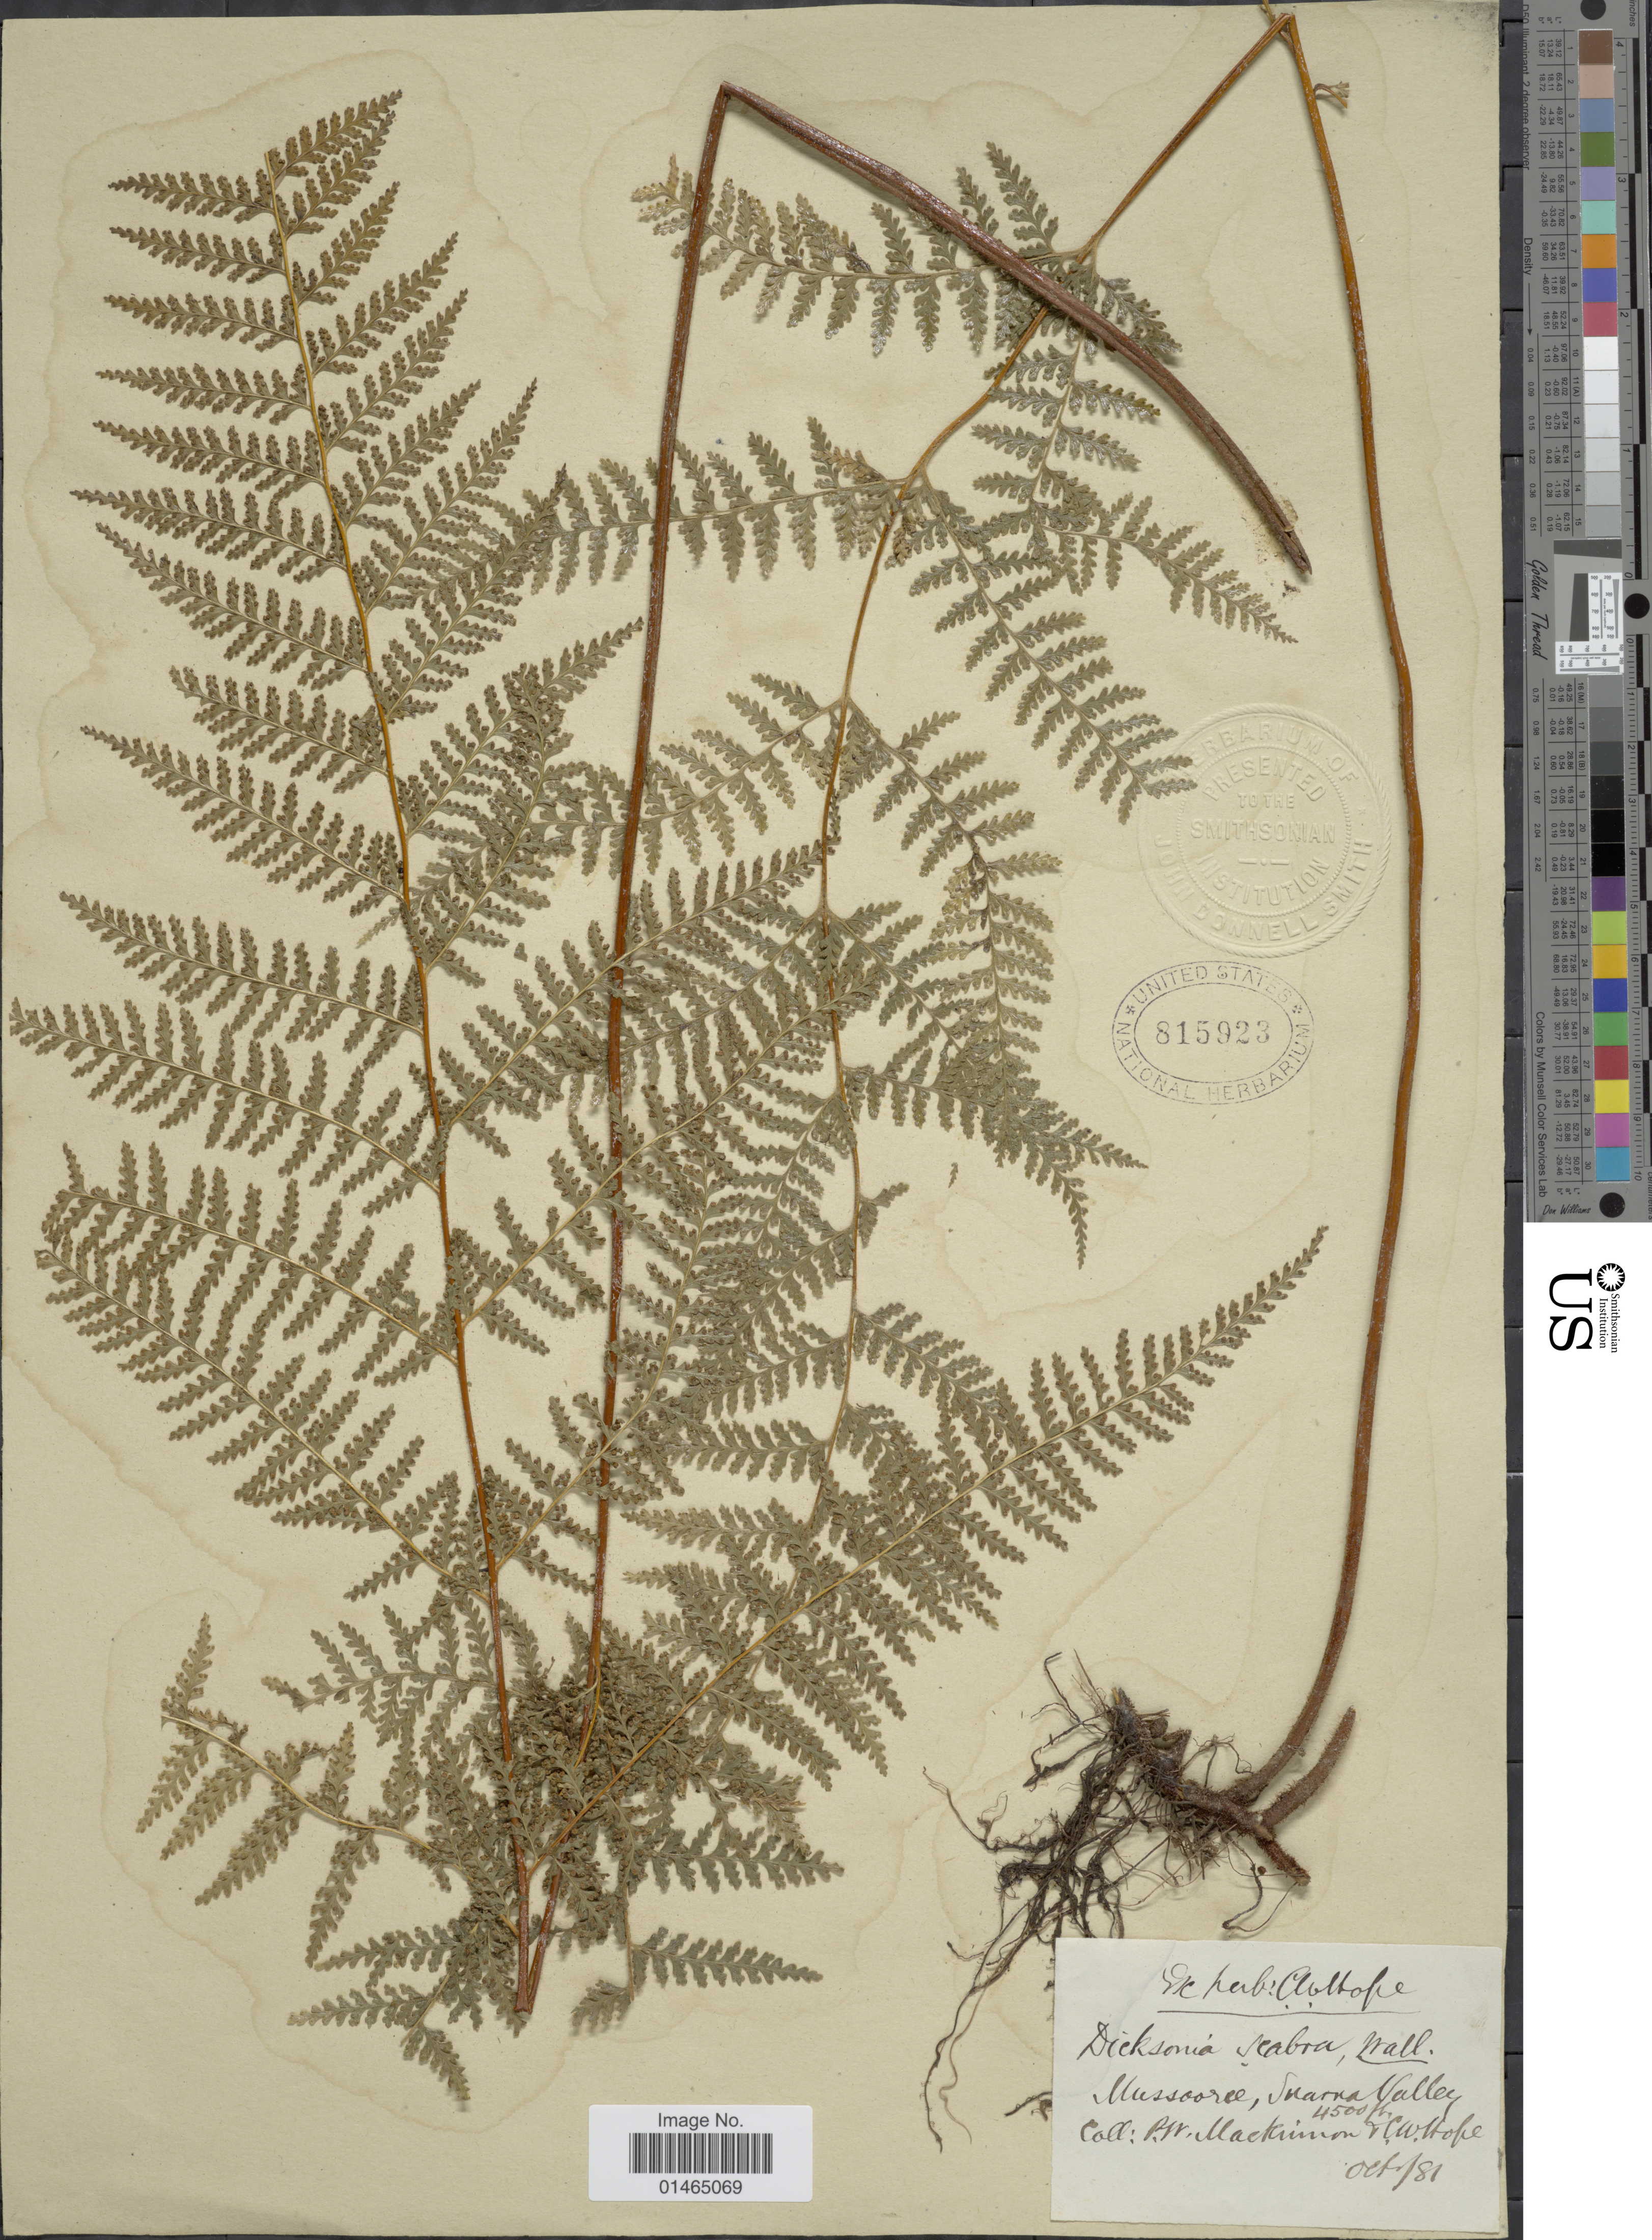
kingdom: Plantae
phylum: Tracheophyta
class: Polypodiopsida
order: Polypodiales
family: Dennstaedtiaceae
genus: Dennstaedtia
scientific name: Dennstaedtia scabra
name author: (Wall. ex Hook.) T. Moore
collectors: P. Mackinnon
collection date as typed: Transcribed d/m/y: /10/81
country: India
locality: Mussoorie, Suarna Valley [interpreted]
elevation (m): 1372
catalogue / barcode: US 815923